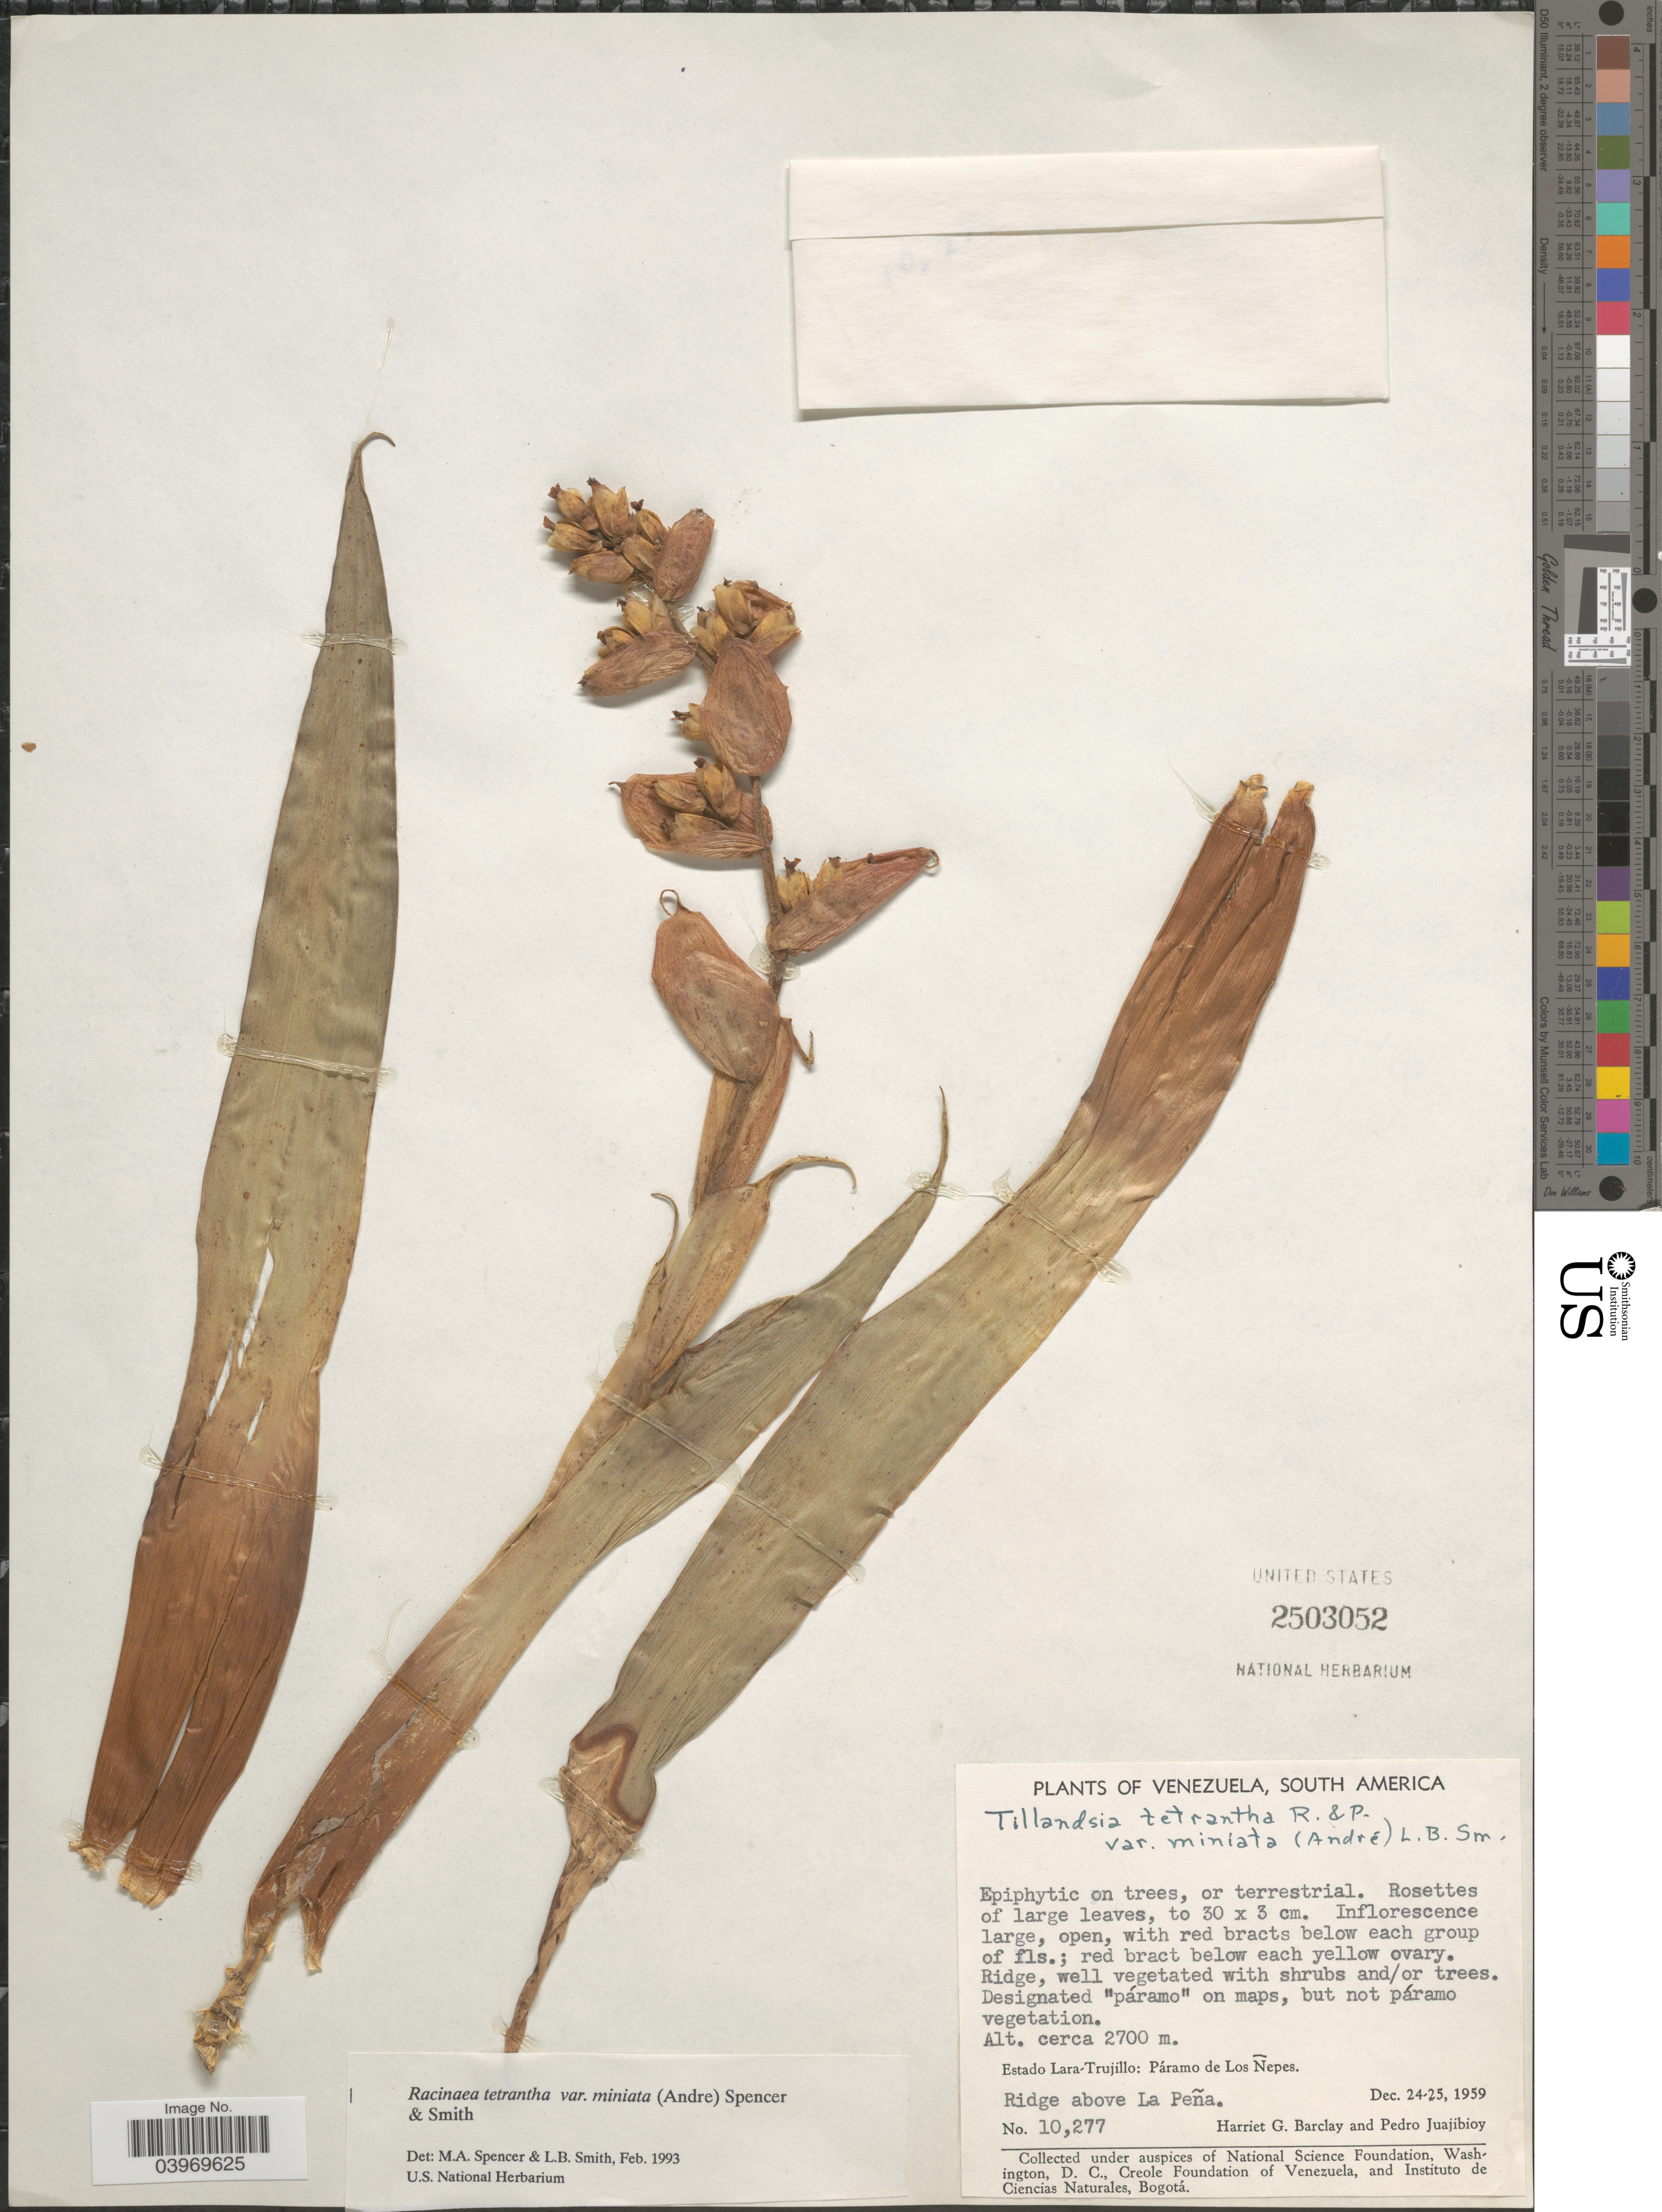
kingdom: Plantae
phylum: Tracheophyta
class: Liliopsida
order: Poales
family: Bromeliaceae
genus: Racinaea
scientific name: Racinaea tetrantha var. miniata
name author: (André) M.A. Spencer & L.B. Sm.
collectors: H. G. Barclay & P. Juajibioy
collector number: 10277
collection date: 1959-12-24/1959-12-25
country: Venezuela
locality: Estado Lara-Trujillo: Páramo de Los Ñepes. Ridge above La Peña.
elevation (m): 2700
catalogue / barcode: US 2503052